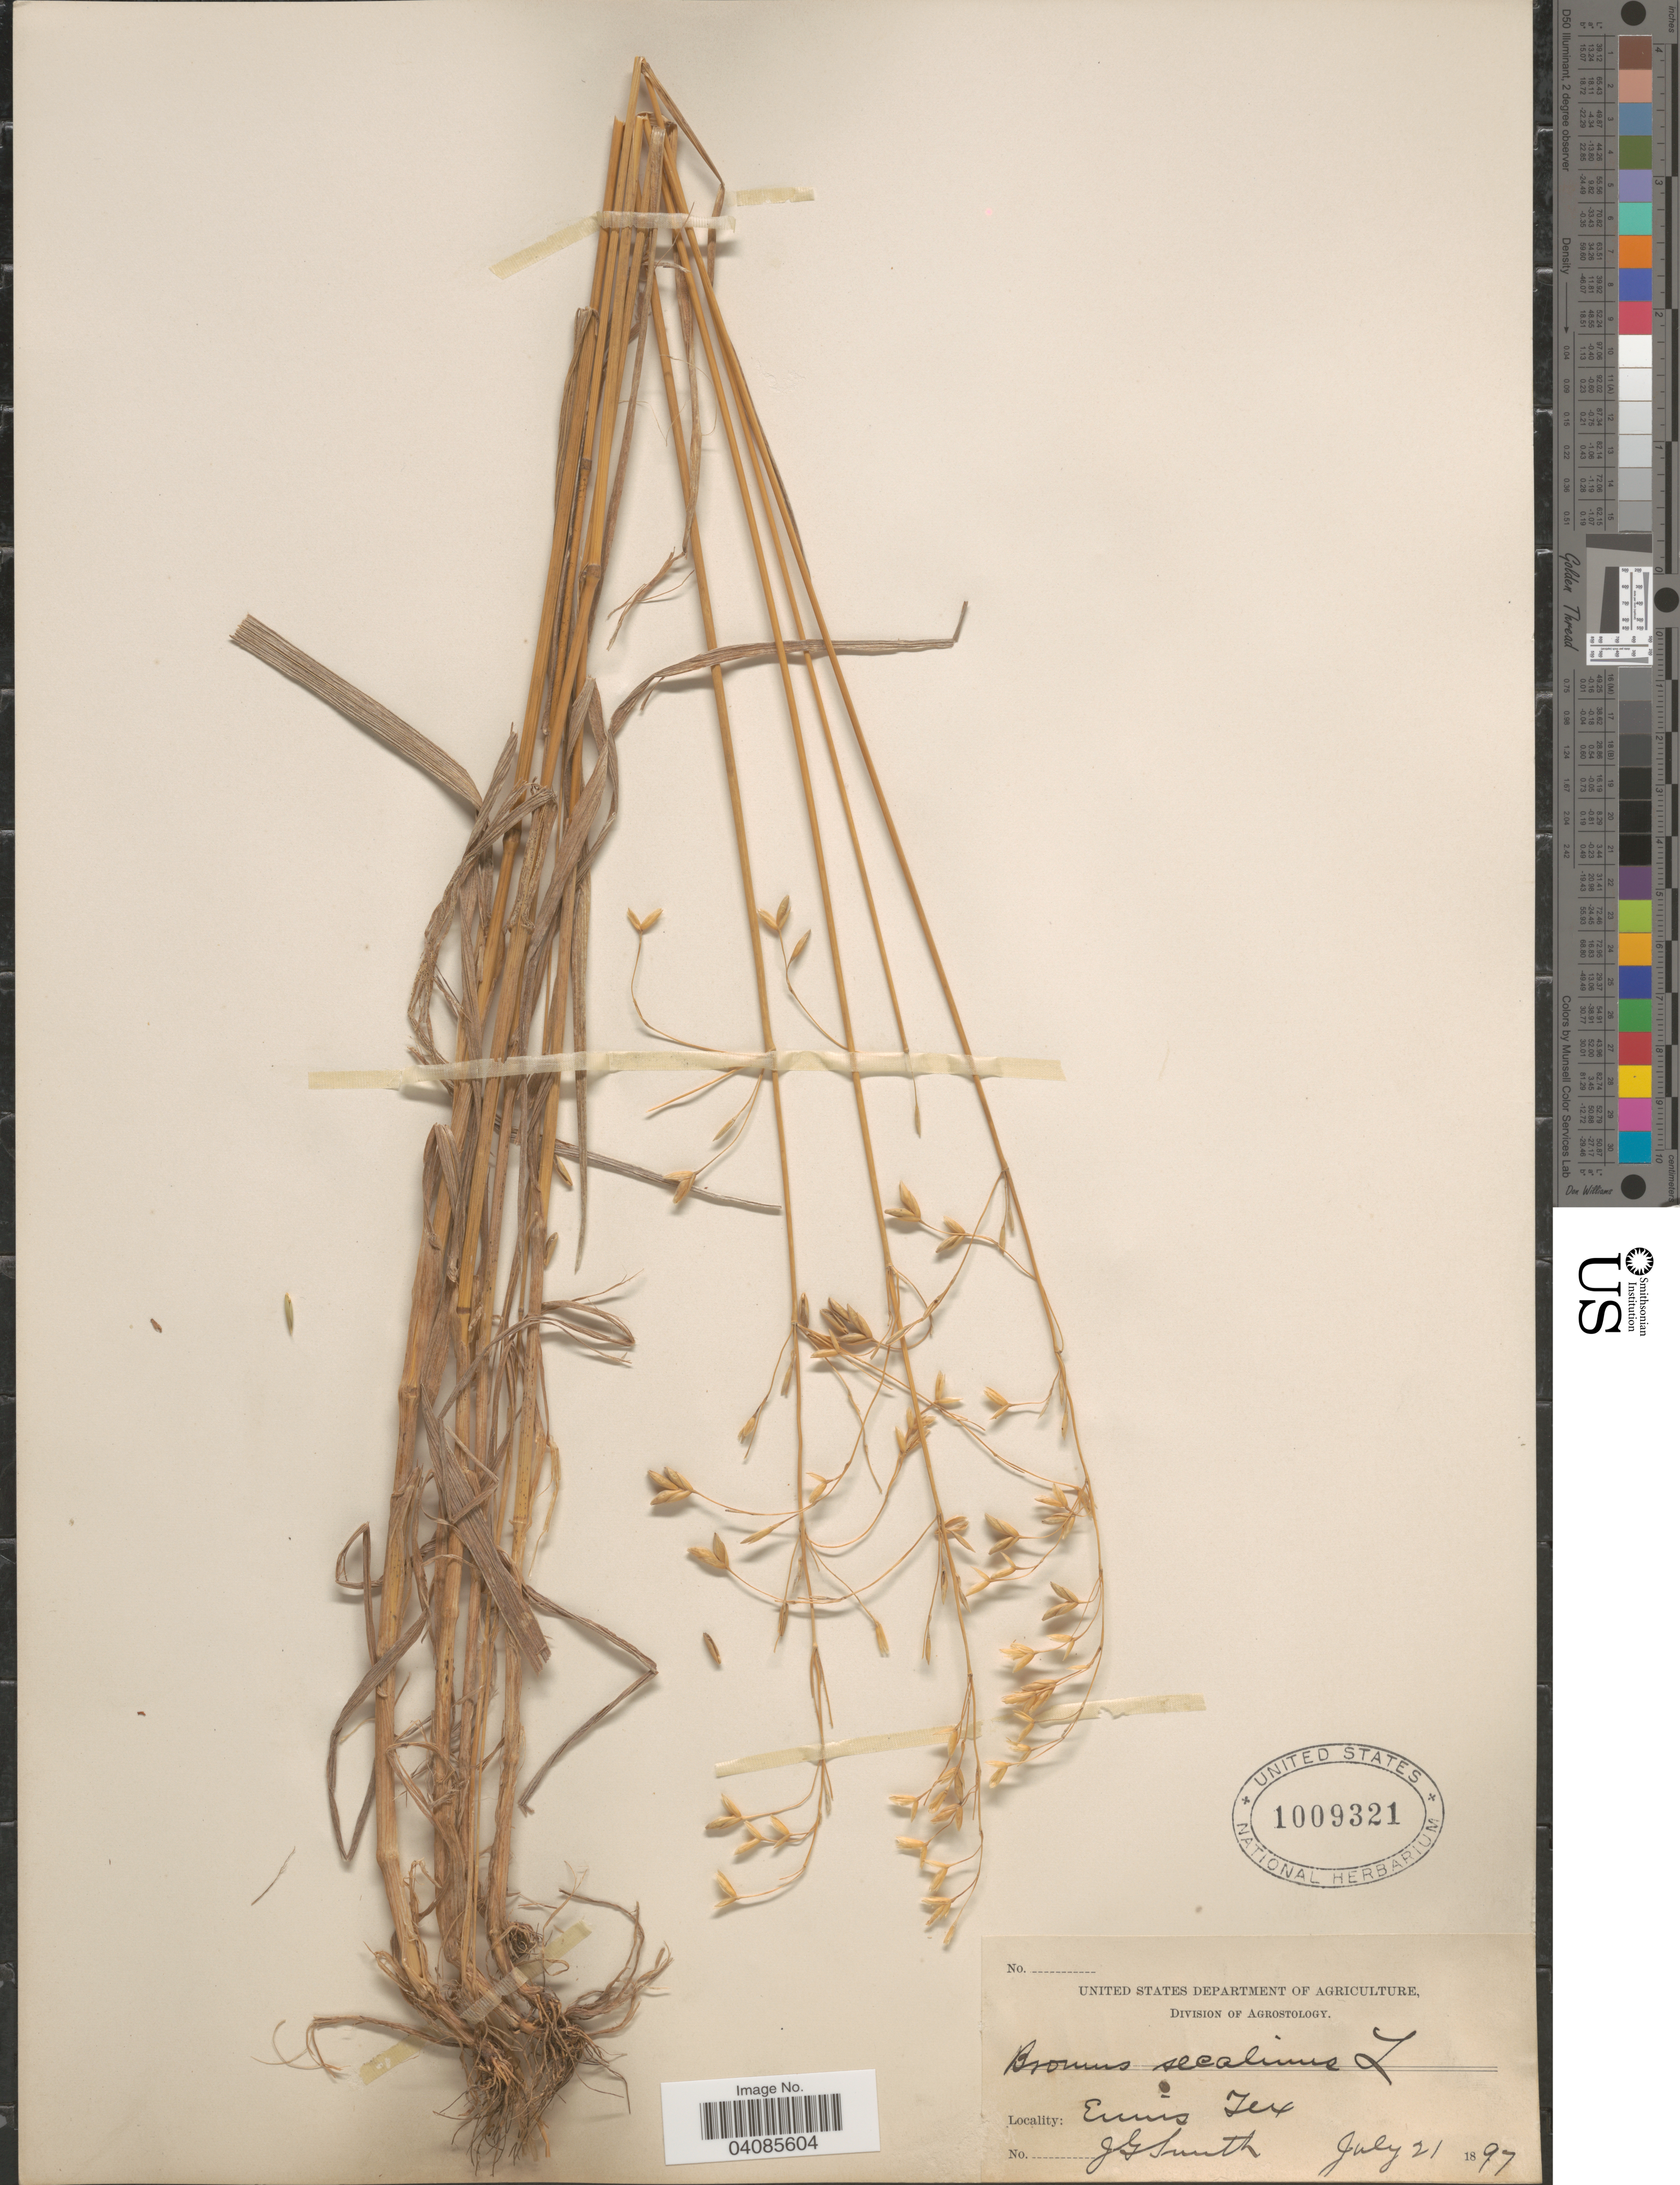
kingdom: Plantae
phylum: Tracheophyta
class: Liliopsida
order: Poales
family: Poaceae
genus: Bromus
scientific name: Bromus sitchensis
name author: Trin. in Bong.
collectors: J. G. Smith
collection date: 1897-07-21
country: United States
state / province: Texas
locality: Ennis.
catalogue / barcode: US 1009321